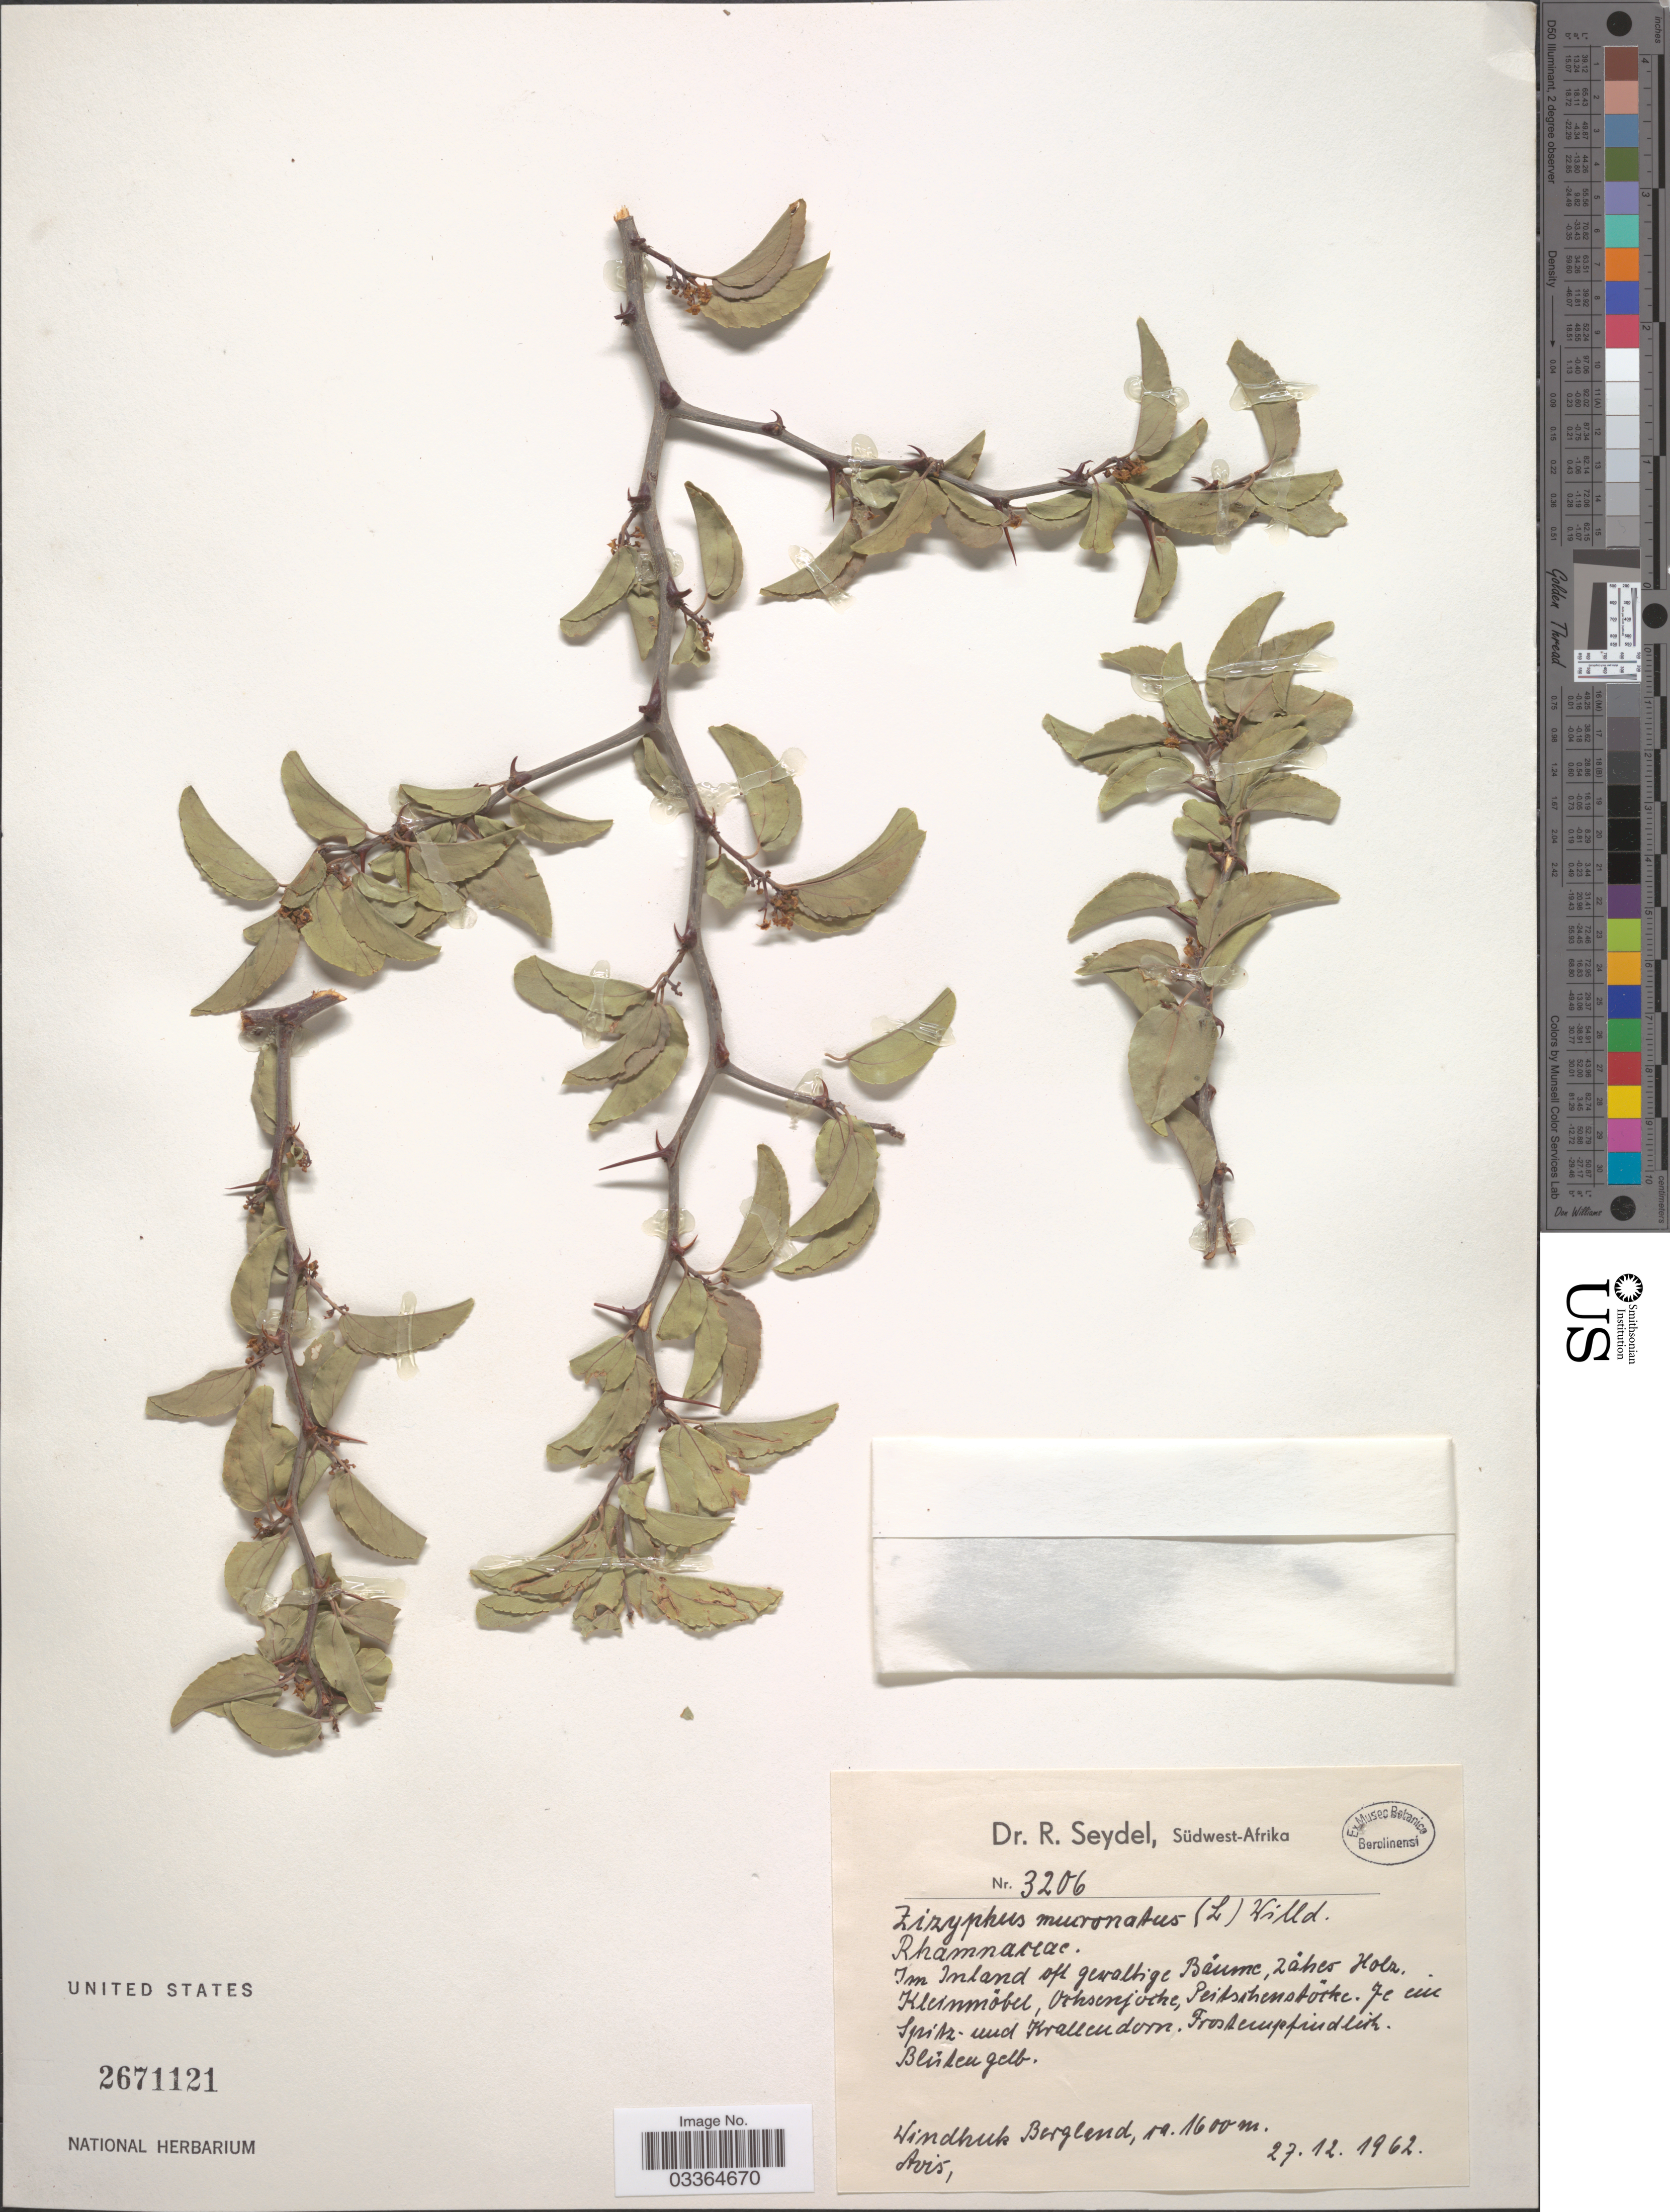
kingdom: Plantae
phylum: Tracheophyta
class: Magnoliopsida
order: Rosales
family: Rhamnaceae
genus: Ziziphus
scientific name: Ziziphus mucronata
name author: Willd.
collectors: R. Seydel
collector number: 3206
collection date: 1962-12-27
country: Namibia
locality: Südwest-Afrika. Windhuk Bergland, Avis.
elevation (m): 1600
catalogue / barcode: US 2671121